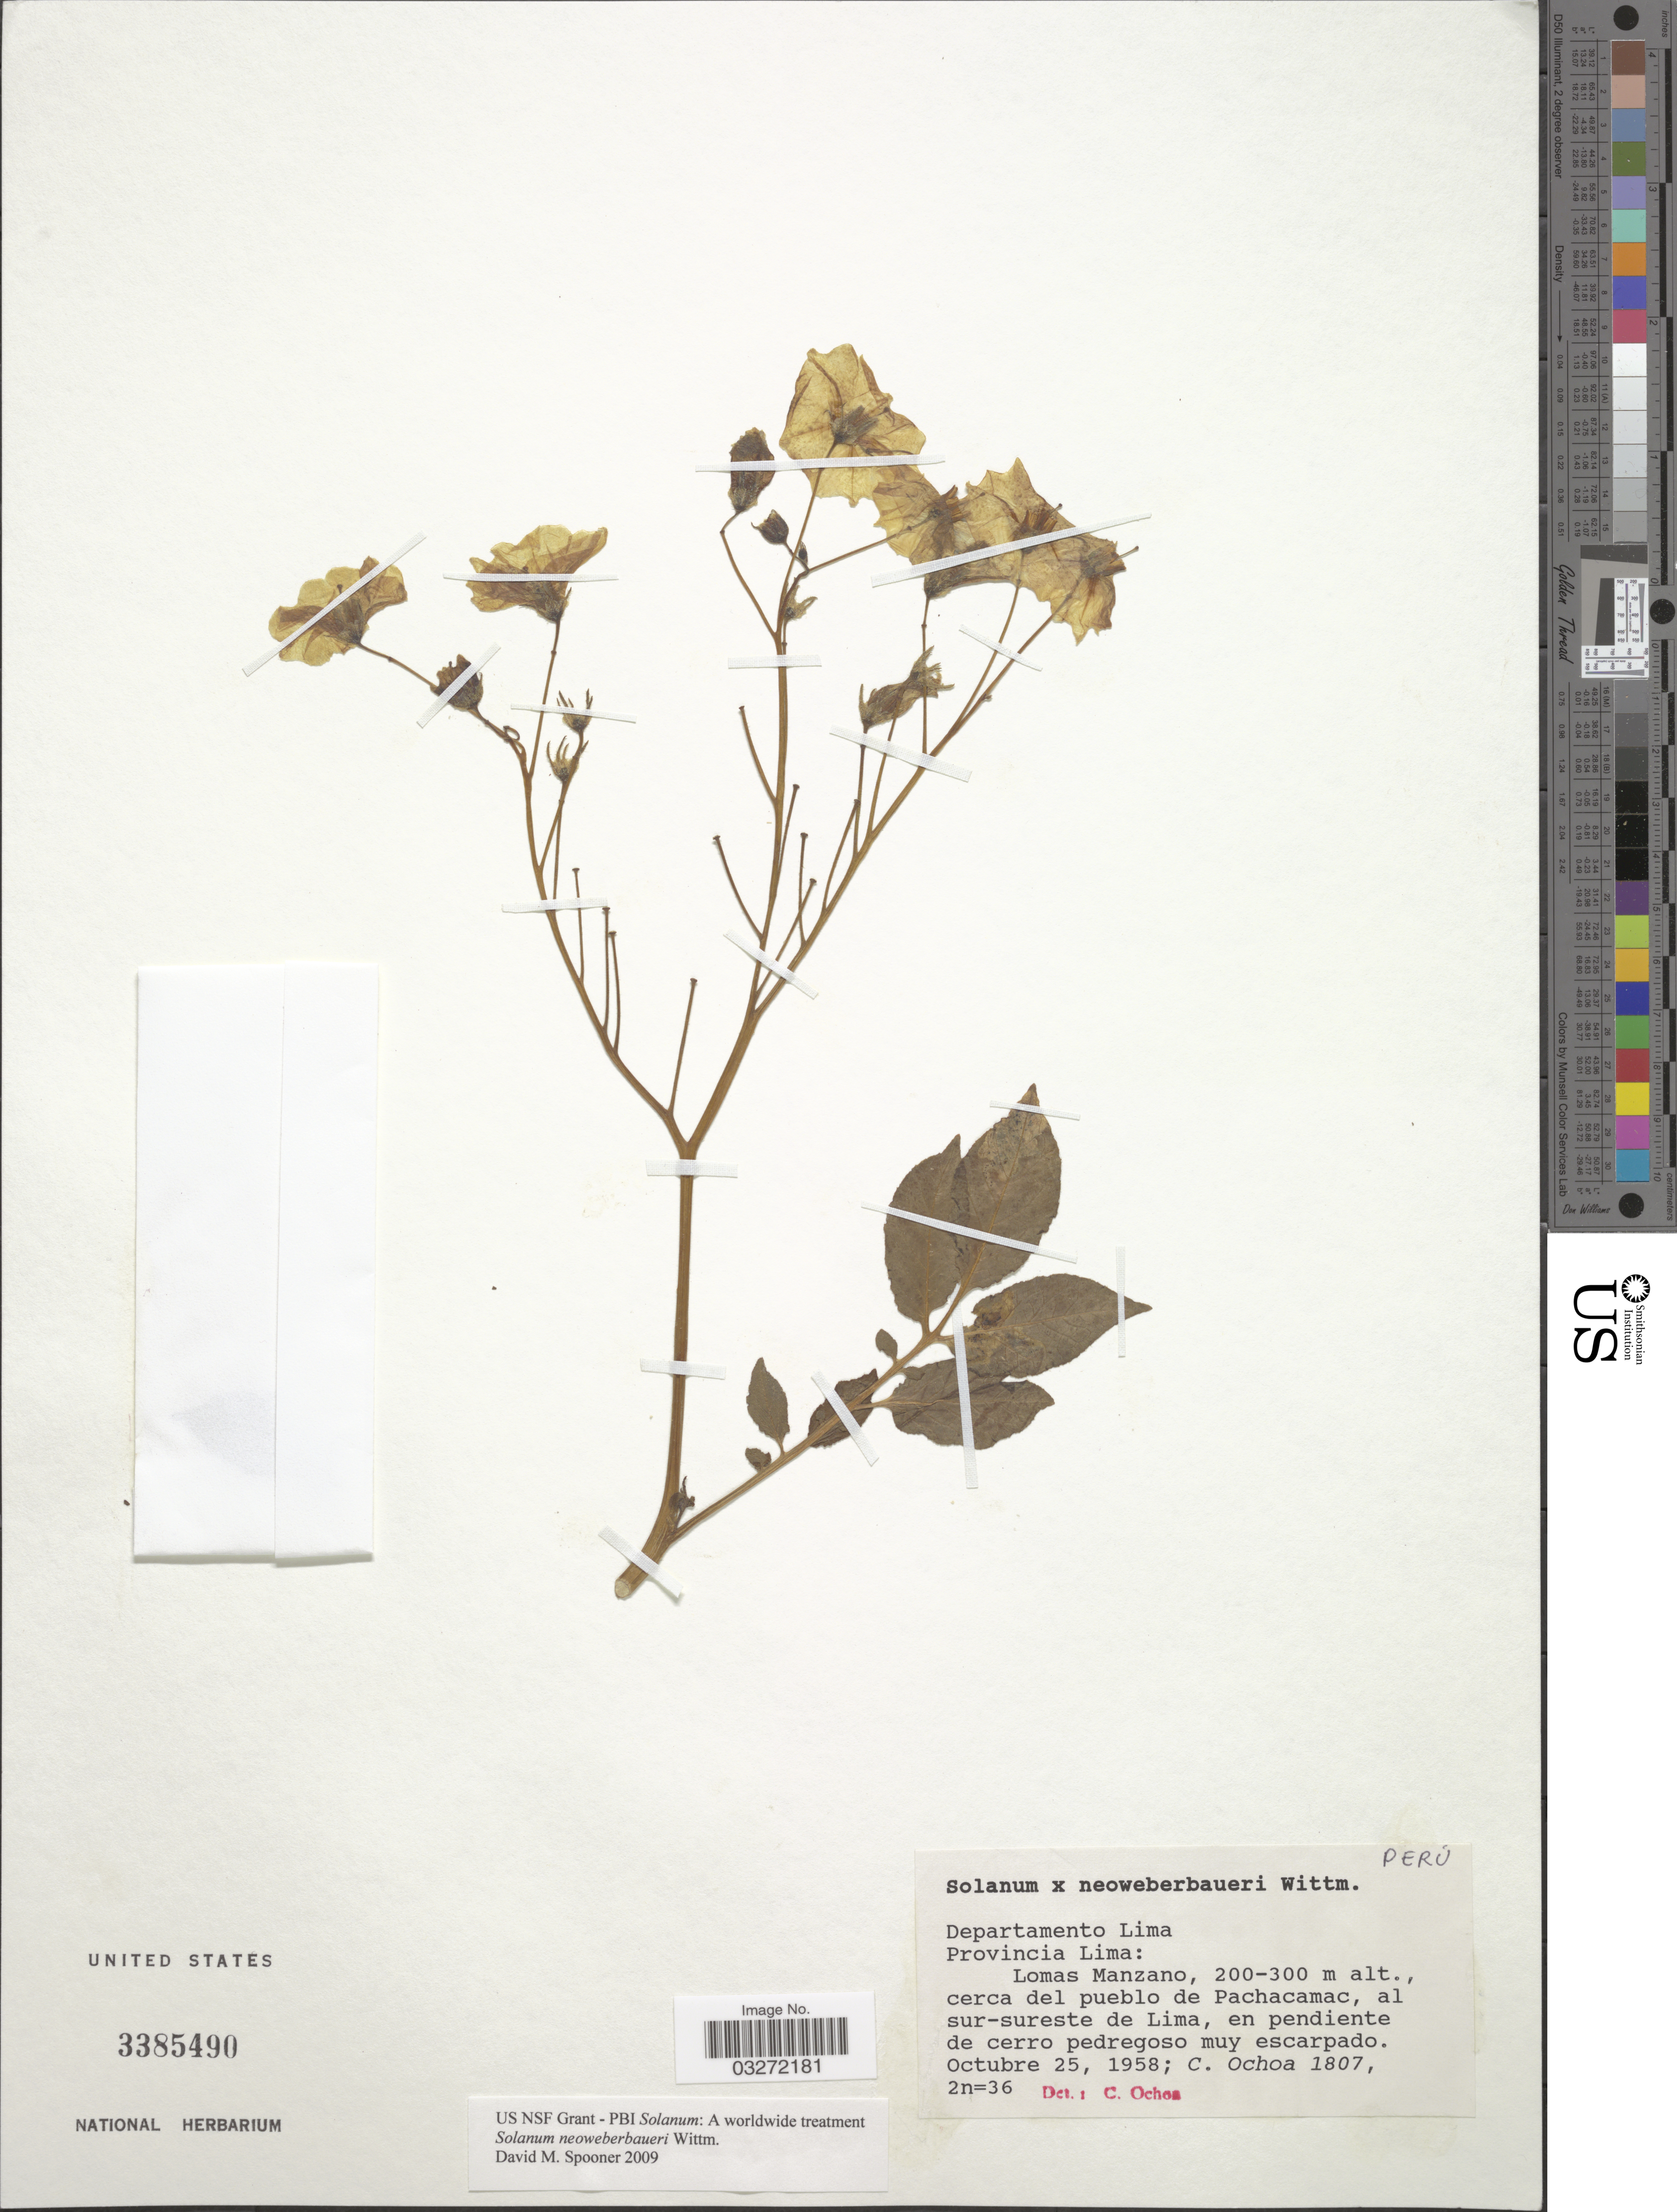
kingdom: Plantae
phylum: Tracheophyta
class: Magnoliopsida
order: Solanales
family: Solanaceae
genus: Solanum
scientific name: Solanum neoweberbaueri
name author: Wittmack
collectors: C. Ochoa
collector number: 1807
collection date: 1958-10-25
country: Peru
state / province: Lima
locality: Departamento Lima. Provincia Lima: Lomas Manzano, cerca del pueblo de Pachacamac, al sur-sureste de Lima.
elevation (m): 200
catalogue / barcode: US 3385490